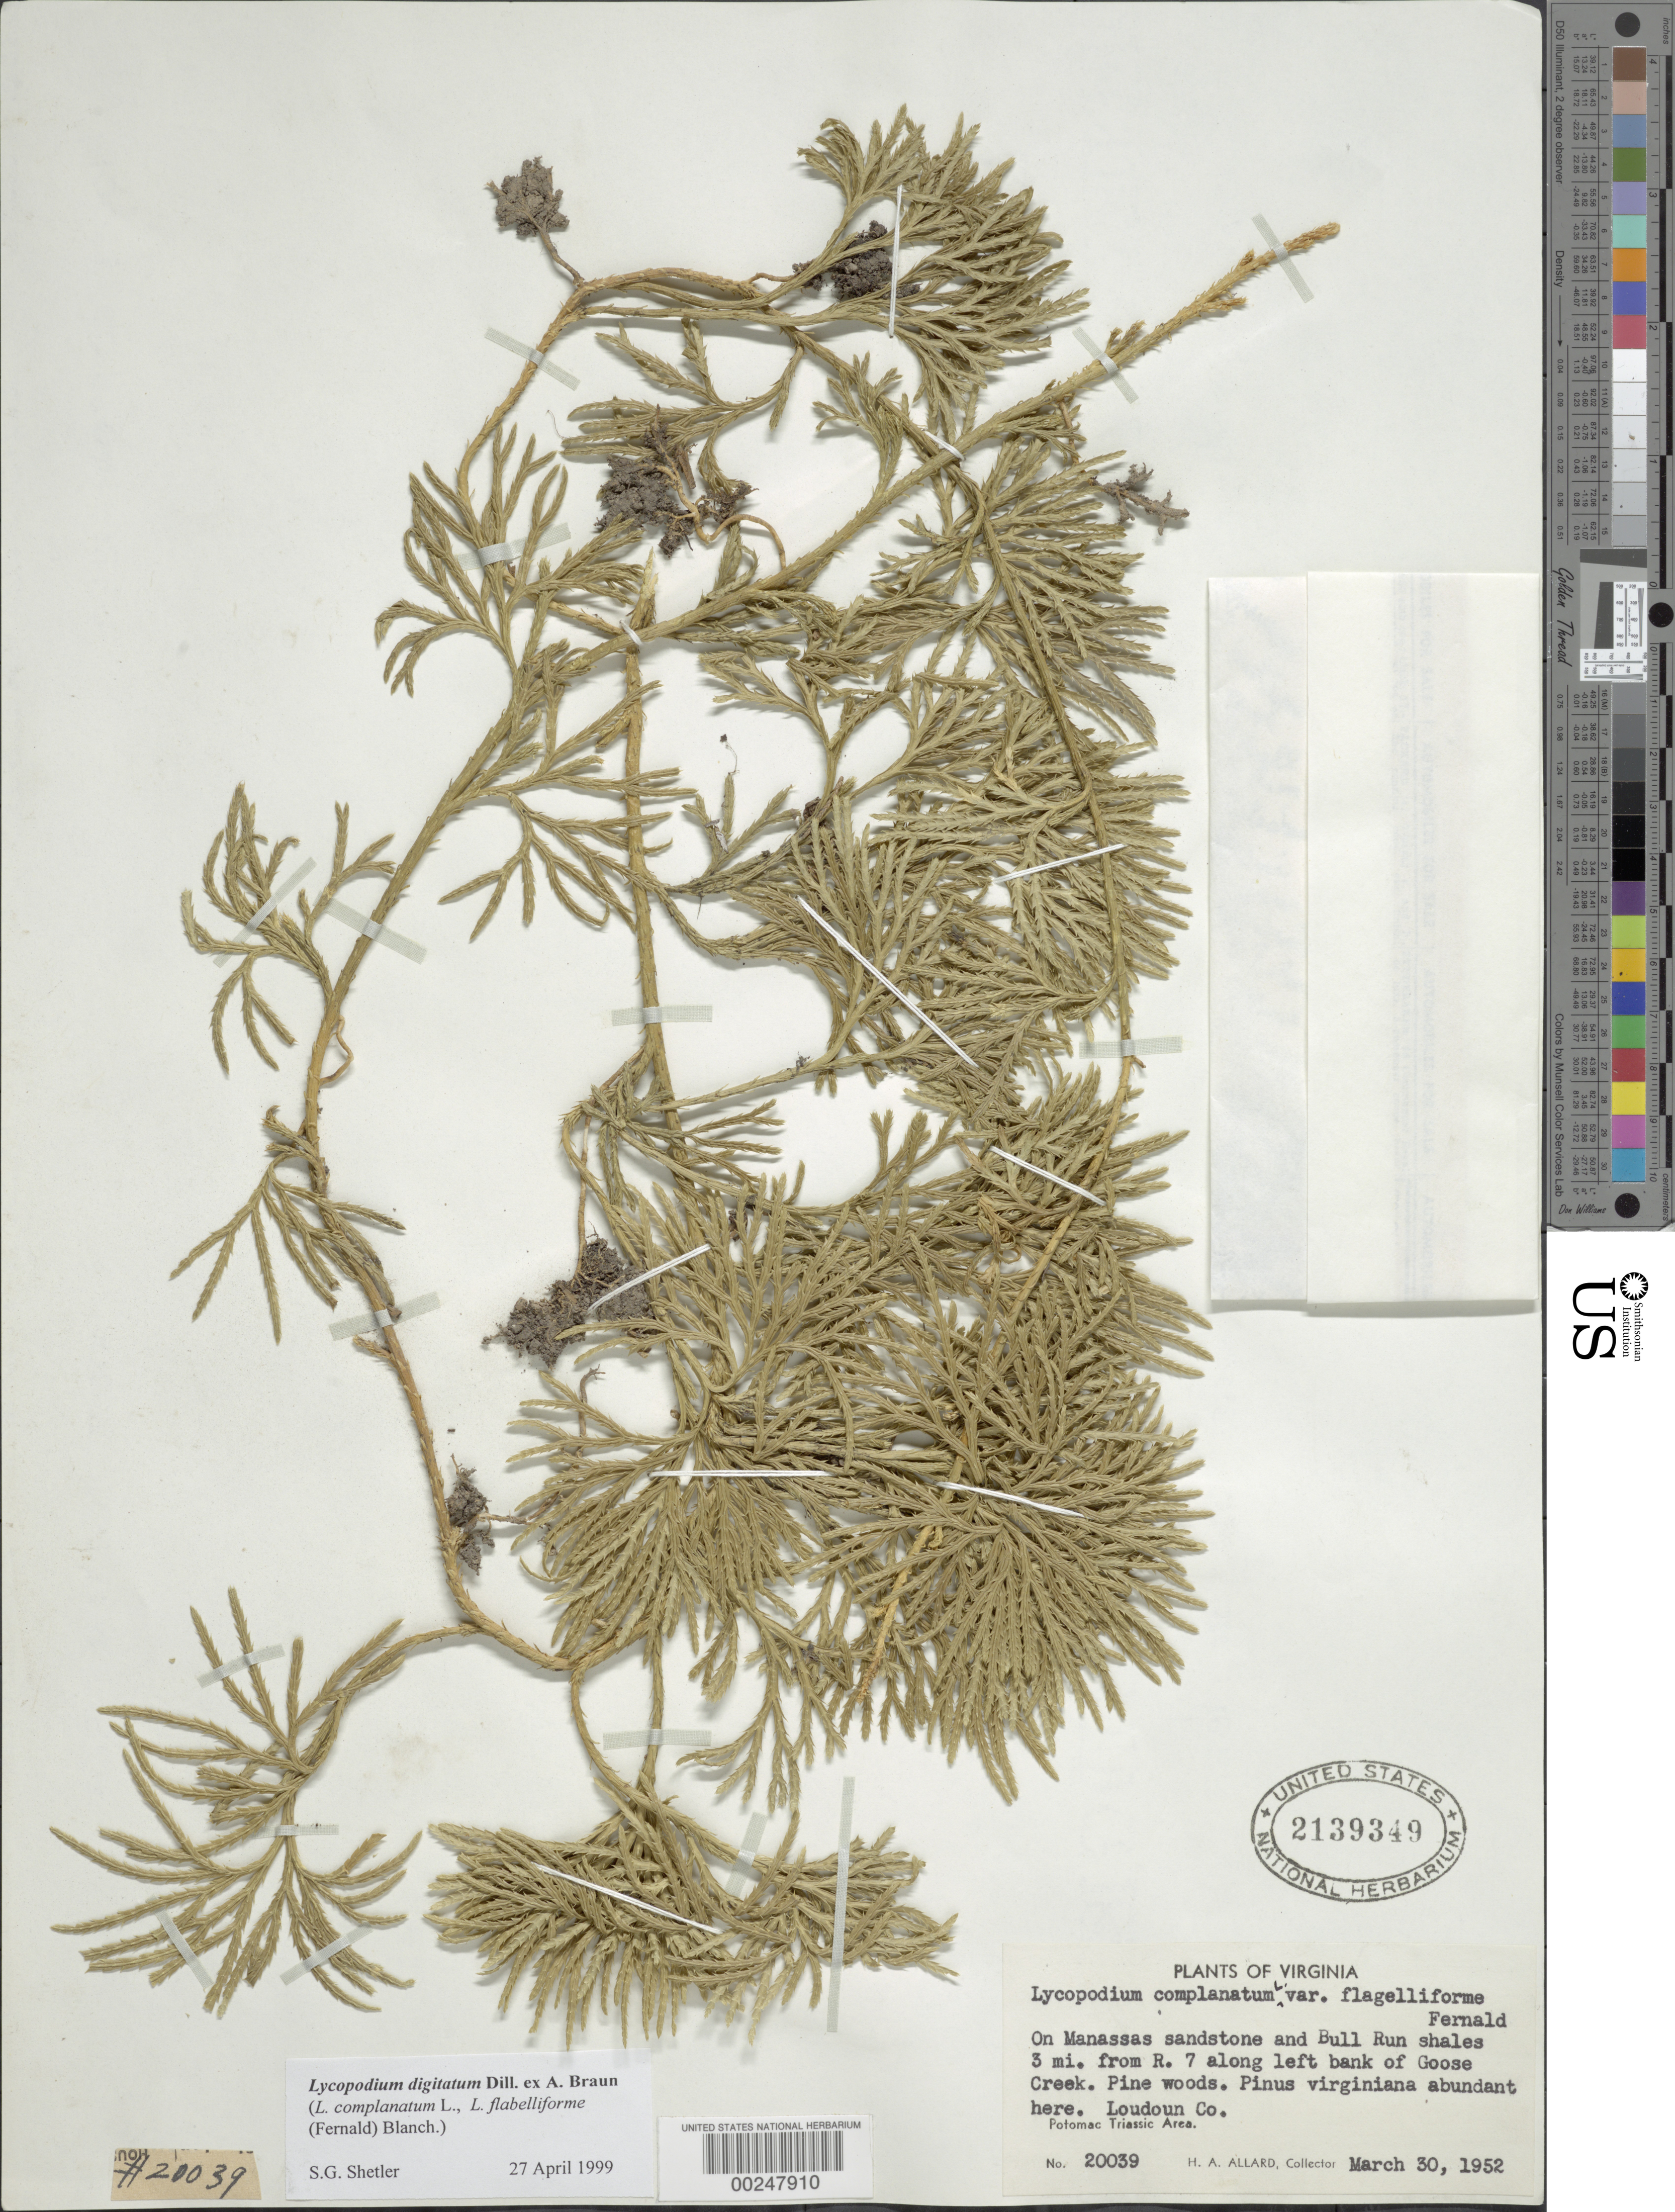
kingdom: Plantae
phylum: Tracheophyta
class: Lycopodiopsida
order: Lycopodiales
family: Lycopodiaceae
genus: Diphasiastrum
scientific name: Diphasiastrum digitatum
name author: (Dill. ex A. Braun) Holub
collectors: H. A. Allard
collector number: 20039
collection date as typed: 30 Mar 1952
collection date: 1952-03-30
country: United States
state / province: Virginia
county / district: Loudoun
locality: Goose Creek near Route 7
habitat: Pine woods, on Manassas sandstone and Bull Run shales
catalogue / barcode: US 2139349